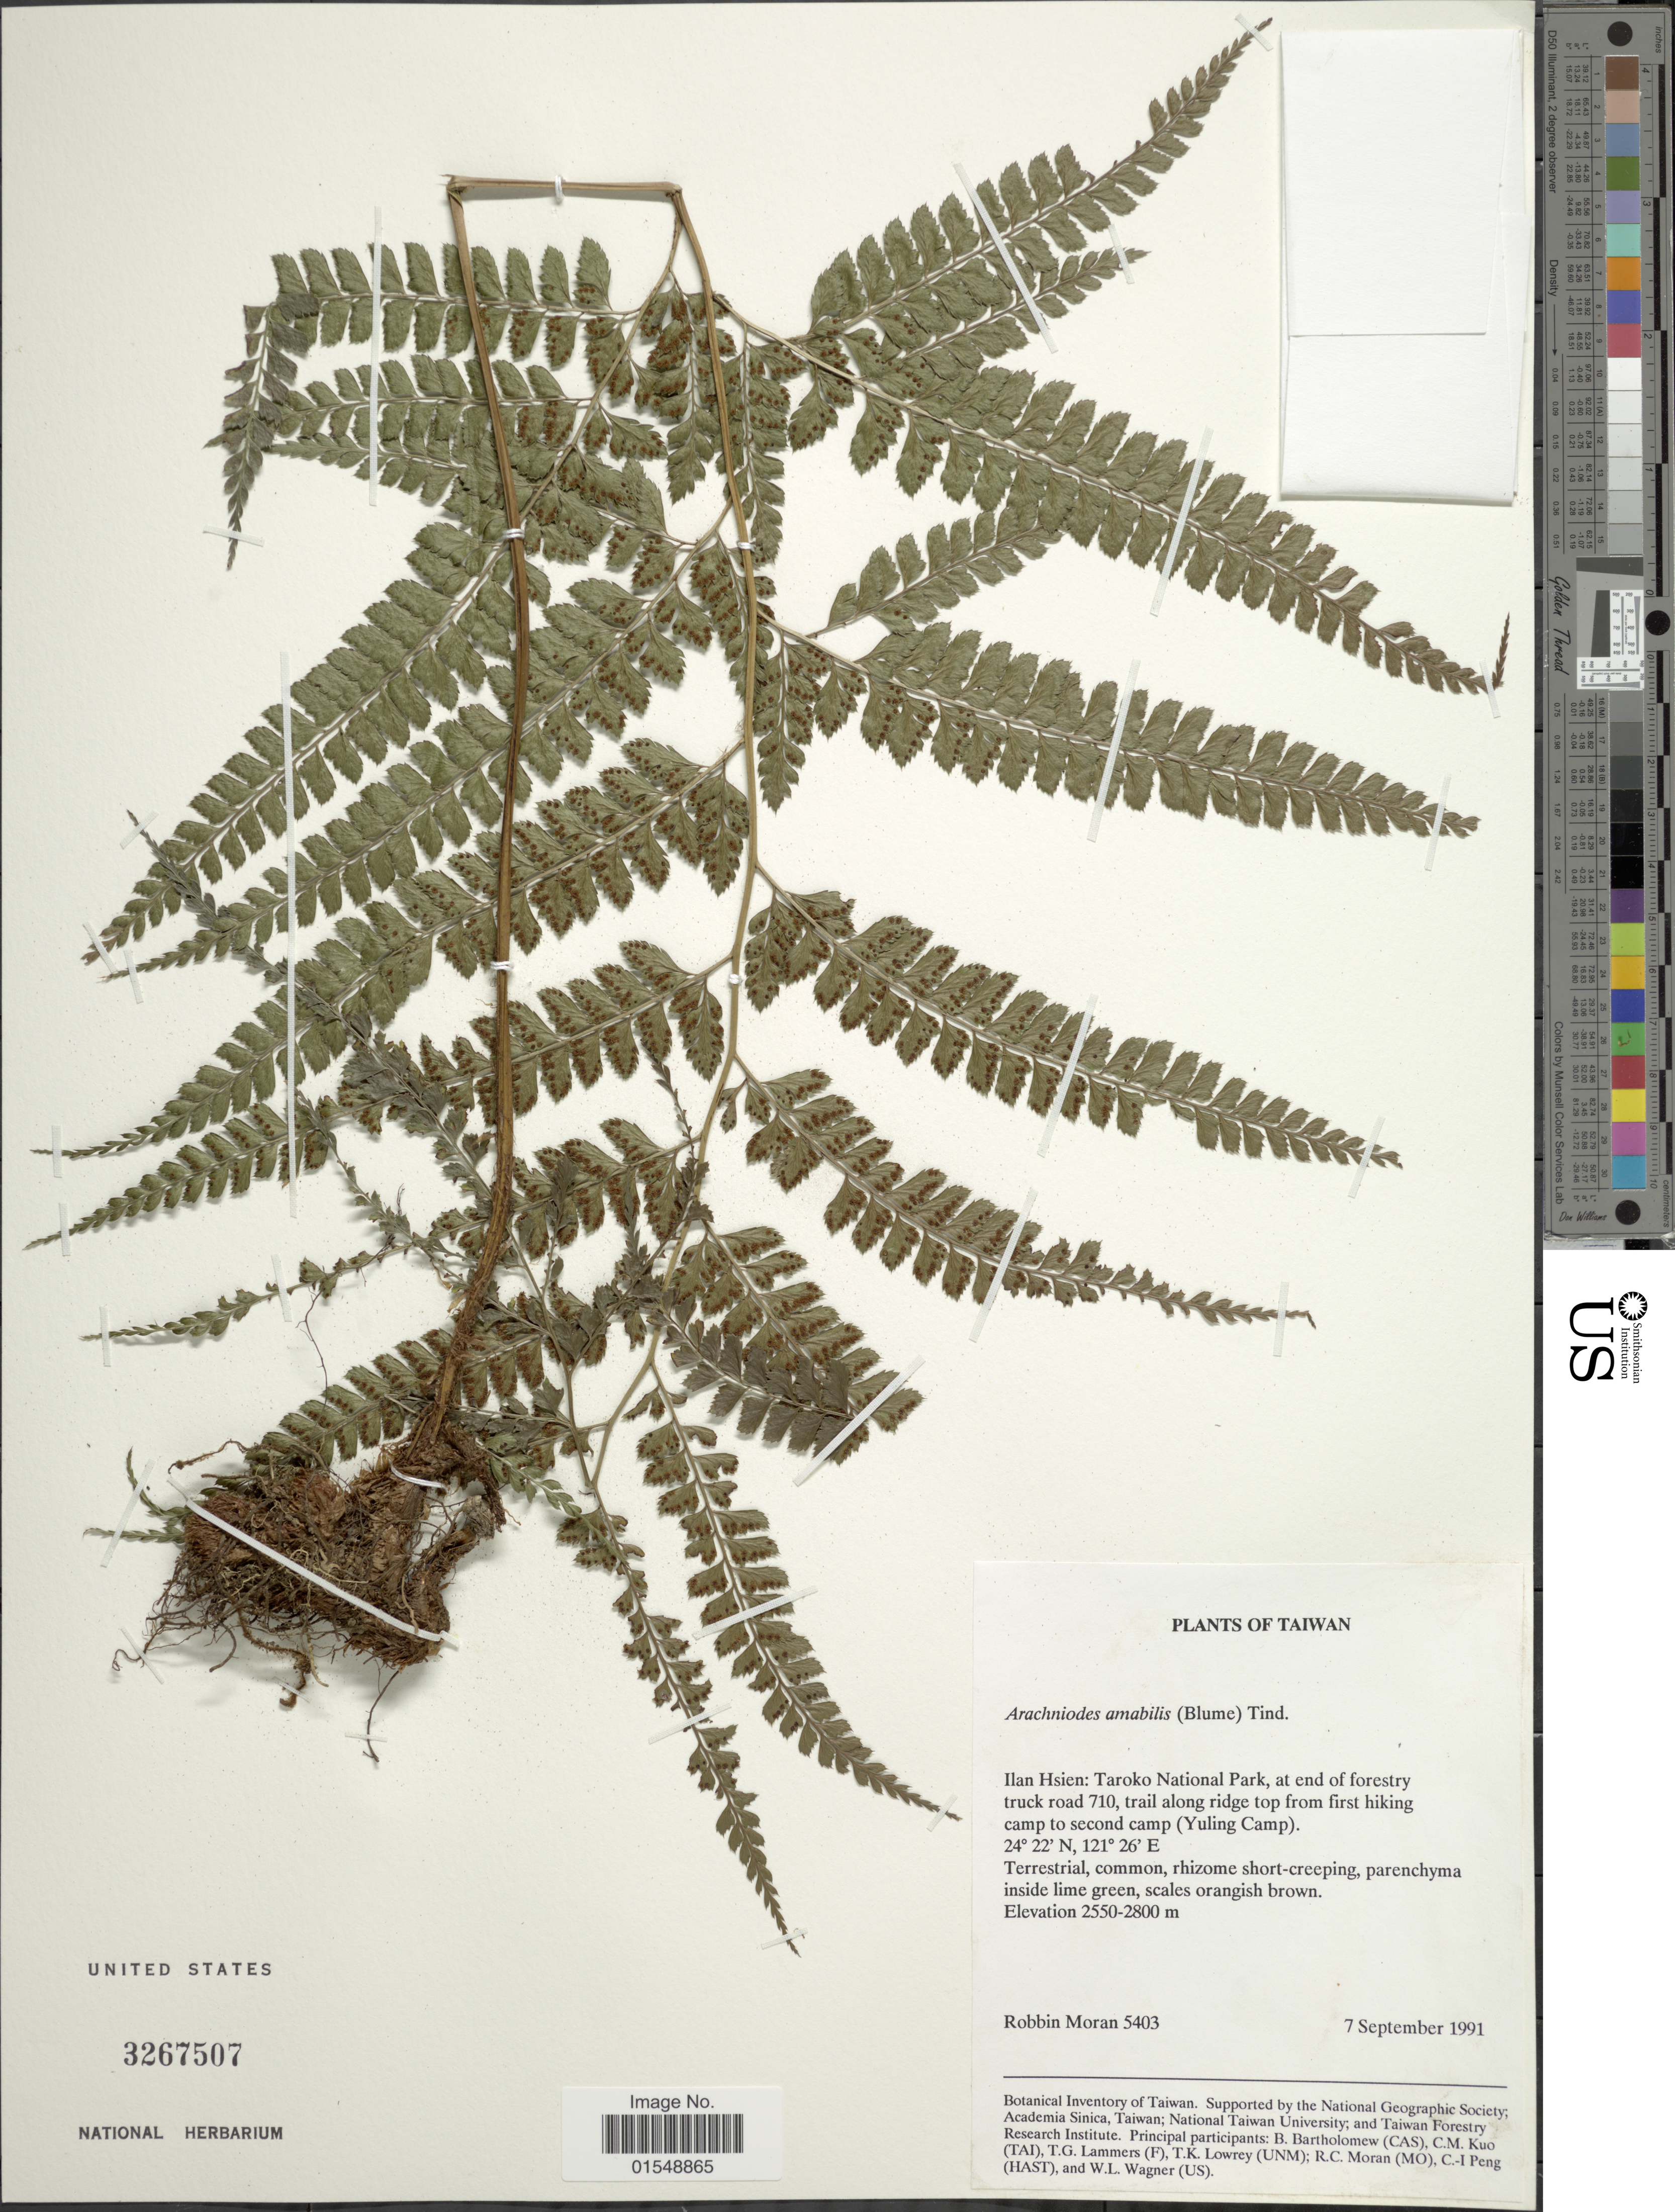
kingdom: Plantae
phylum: Tracheophyta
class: Polypodiopsida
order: Polypodiales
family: Dryopteridaceae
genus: Arachniodes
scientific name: Arachniodes amabilis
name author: (Blume) Tindale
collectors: R. C. Moran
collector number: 5403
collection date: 1991-09-07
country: Taiwan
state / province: Ilan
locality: Ilan Hsien: Taroko National Park, at end of forestry truck road 710, trail along ridge top from first hiking camp to second camp (Yulling camp)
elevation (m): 2550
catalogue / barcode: US 3267507